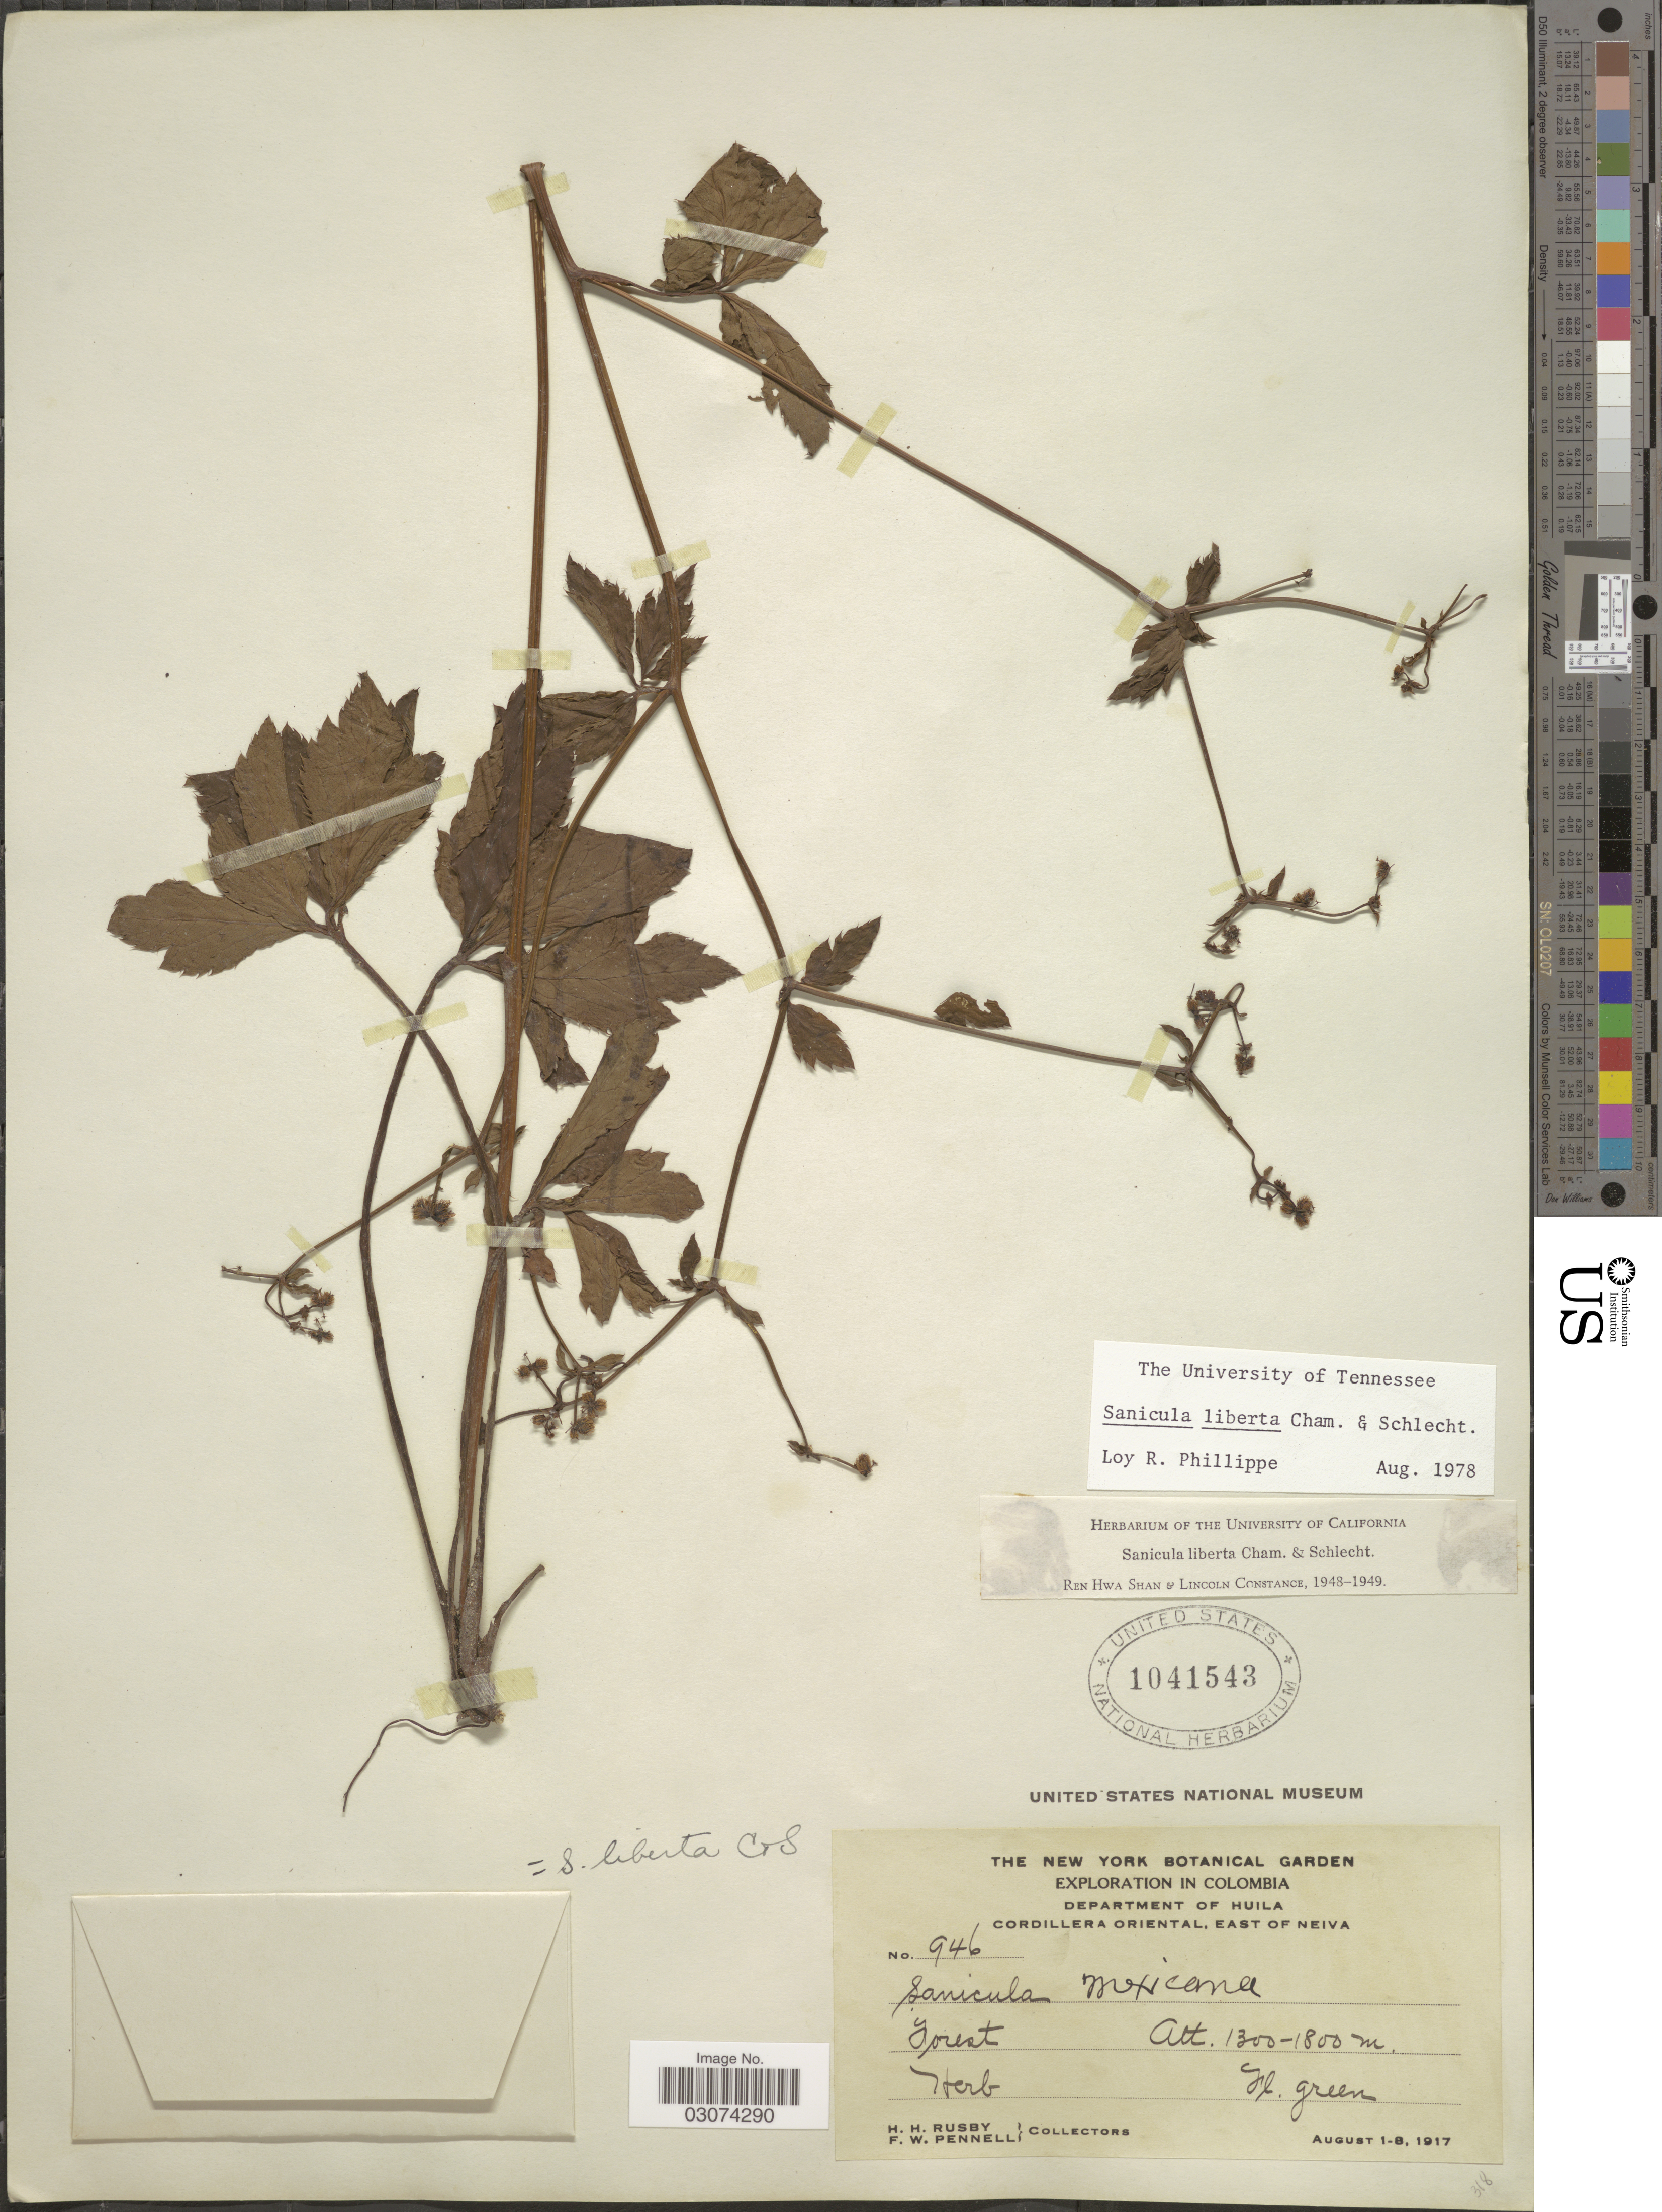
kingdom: Plantae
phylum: Tracheophyta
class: Magnoliopsida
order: Apiales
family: Apiaceae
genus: Sanicula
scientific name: Sanicula liberta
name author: Cham. & Schltdl.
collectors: H. H. Rusby & F. W. Pennell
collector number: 946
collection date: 1917-08-01/1917-08-08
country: Colombia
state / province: Huila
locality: Department of Huila. Cordillera Oriental, East of Neiva. Forest.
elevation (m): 1300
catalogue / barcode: US 1041543